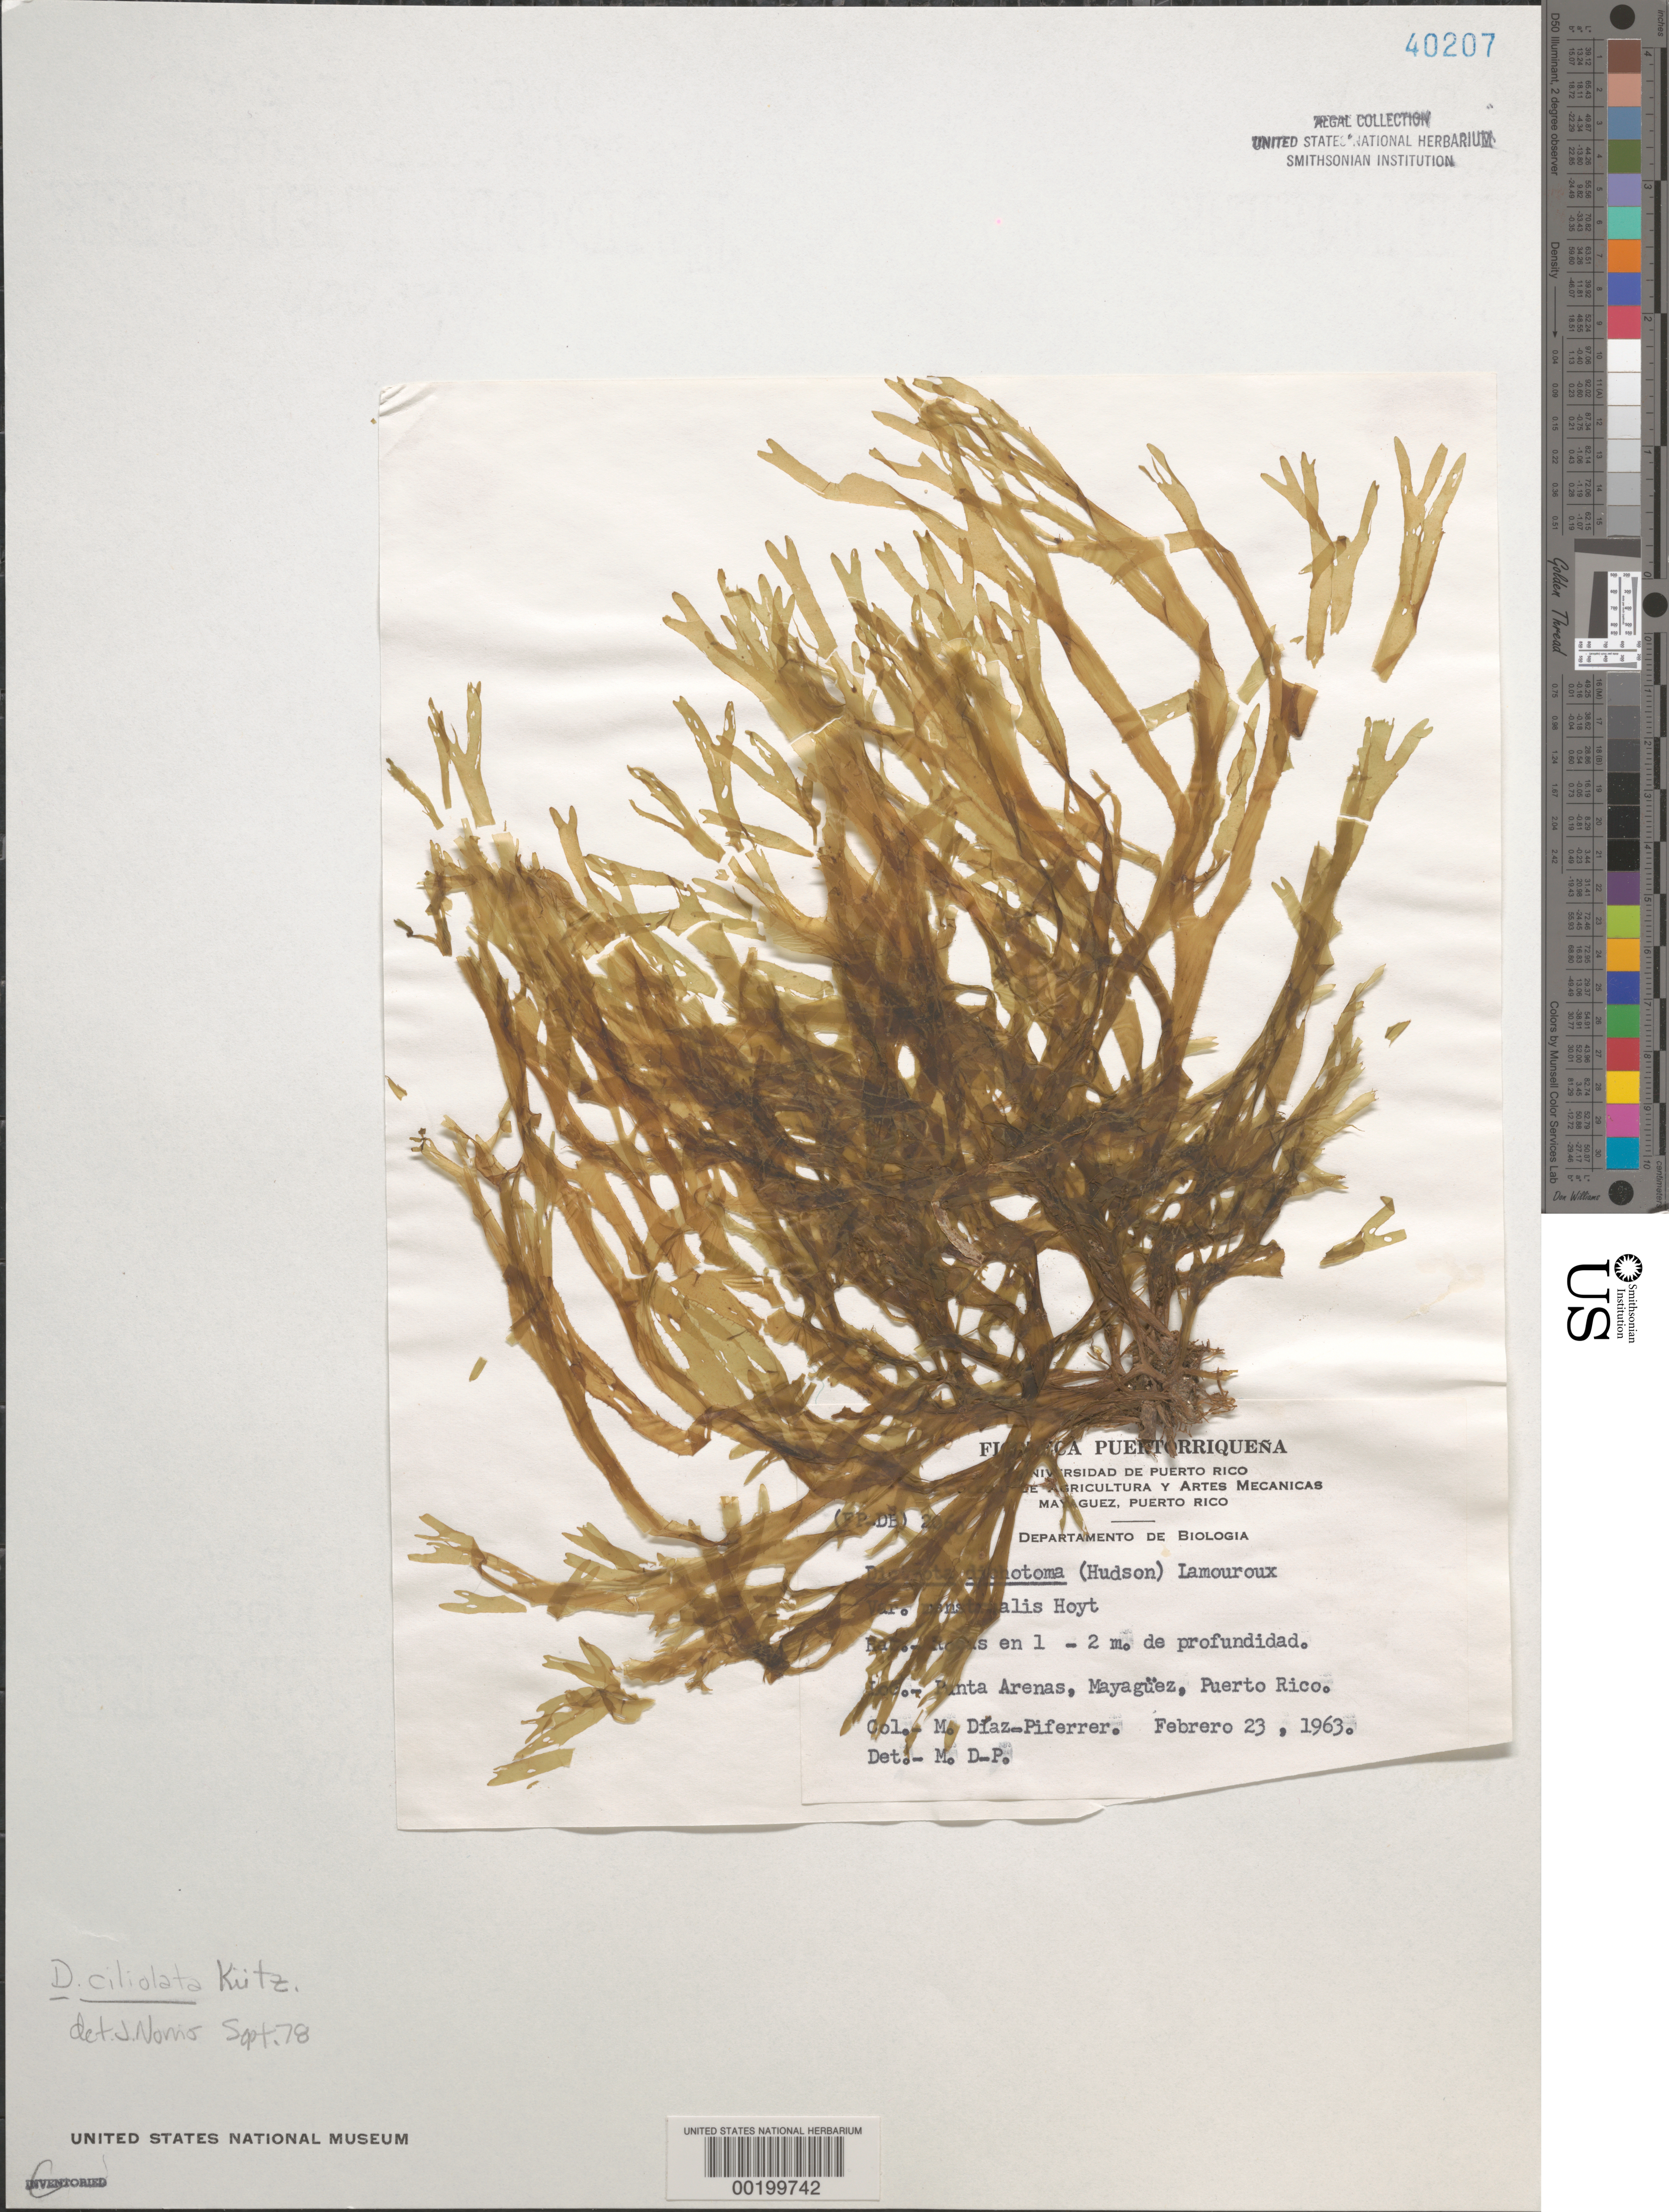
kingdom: Chromista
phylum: Ochrophyta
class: Phaeophyceae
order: Dictyotales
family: Dictyotaceae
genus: Dictyota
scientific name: Dictyota ciliolata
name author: Sond. ex Kütz.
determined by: Diaz-Piferrer, M.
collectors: M. Diaz-Piferrer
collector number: (fp-db) 2060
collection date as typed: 23 Feb 1963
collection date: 1963-02-23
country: Puerto Rico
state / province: Mayaguez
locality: Punta arenas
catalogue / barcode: US 40207